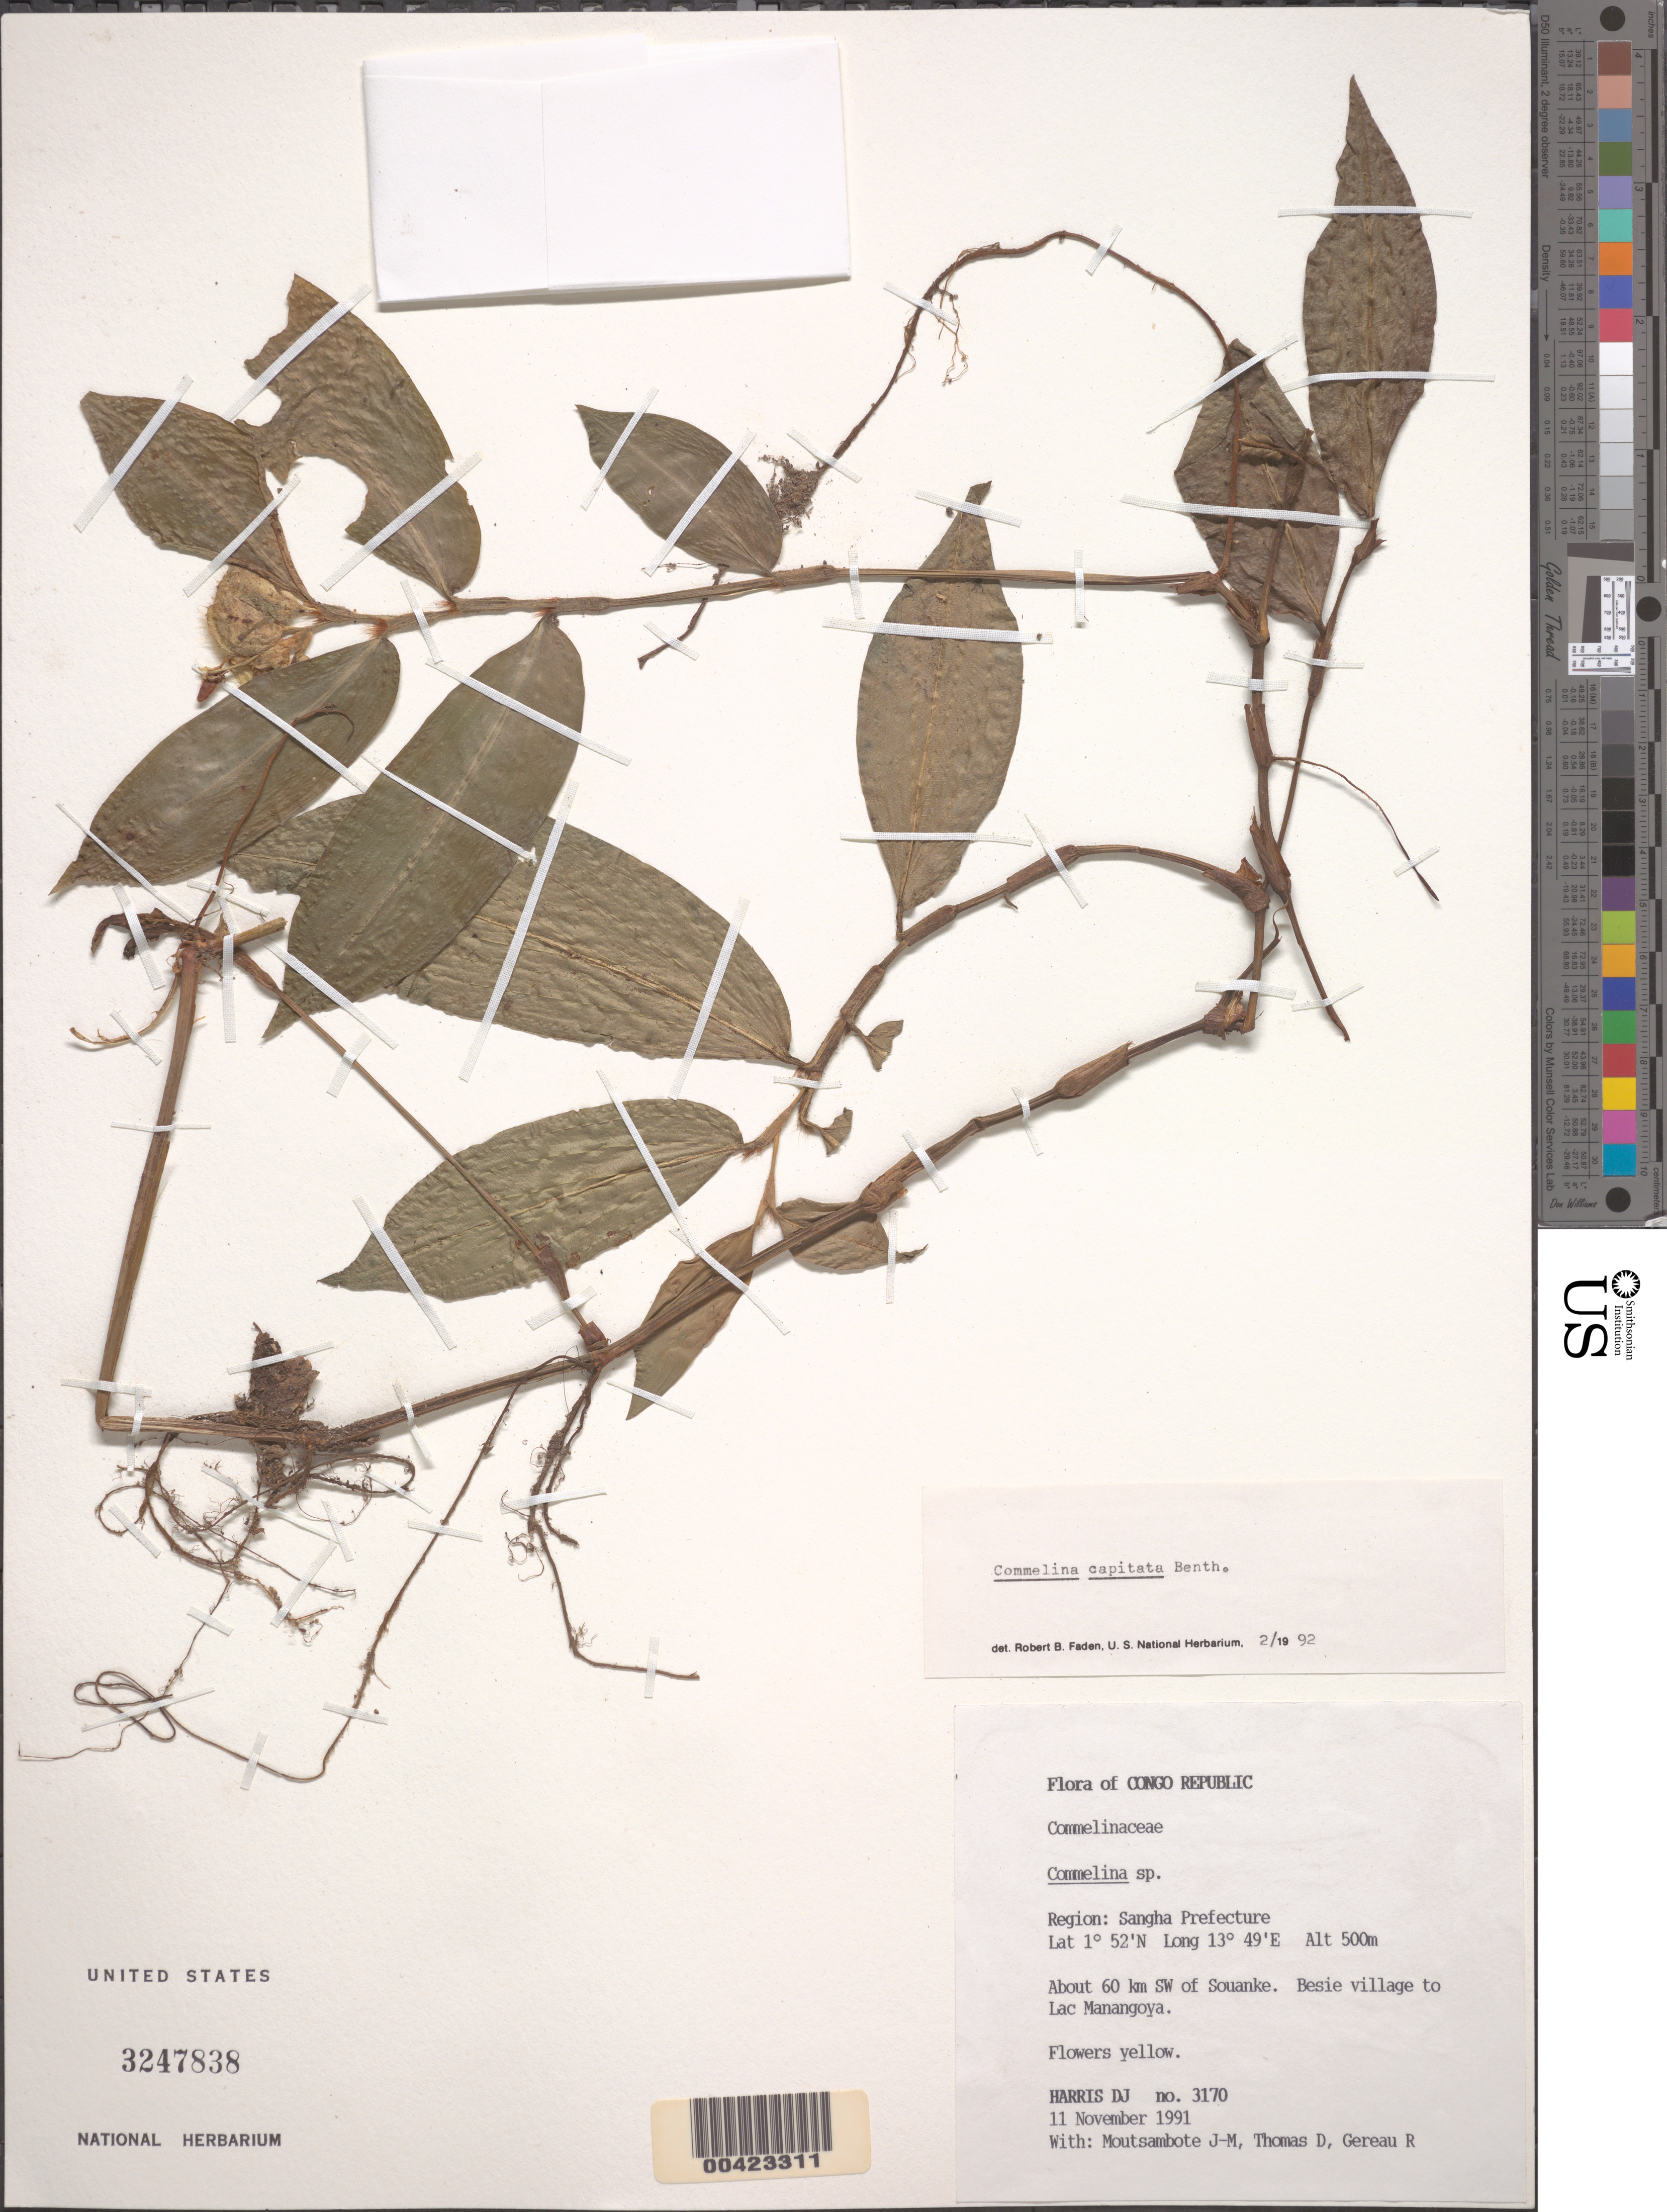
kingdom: Plantae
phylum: Tracheophyta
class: Liliopsida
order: Commelinales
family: Commelinaceae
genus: Commelina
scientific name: Commelina capitata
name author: Benth.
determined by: Faden, Robert B., (US), Smithsonian Institution - National Museum of Natural History (UNITED STATES)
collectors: D. J. Harris, J. Moutsambote, D. Thomas & R. E. Gereau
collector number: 3170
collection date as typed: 11 Nov 1991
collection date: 1991-11-11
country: Congo, Republic of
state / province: Sangha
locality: SW of Souanke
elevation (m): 500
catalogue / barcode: US 3247838